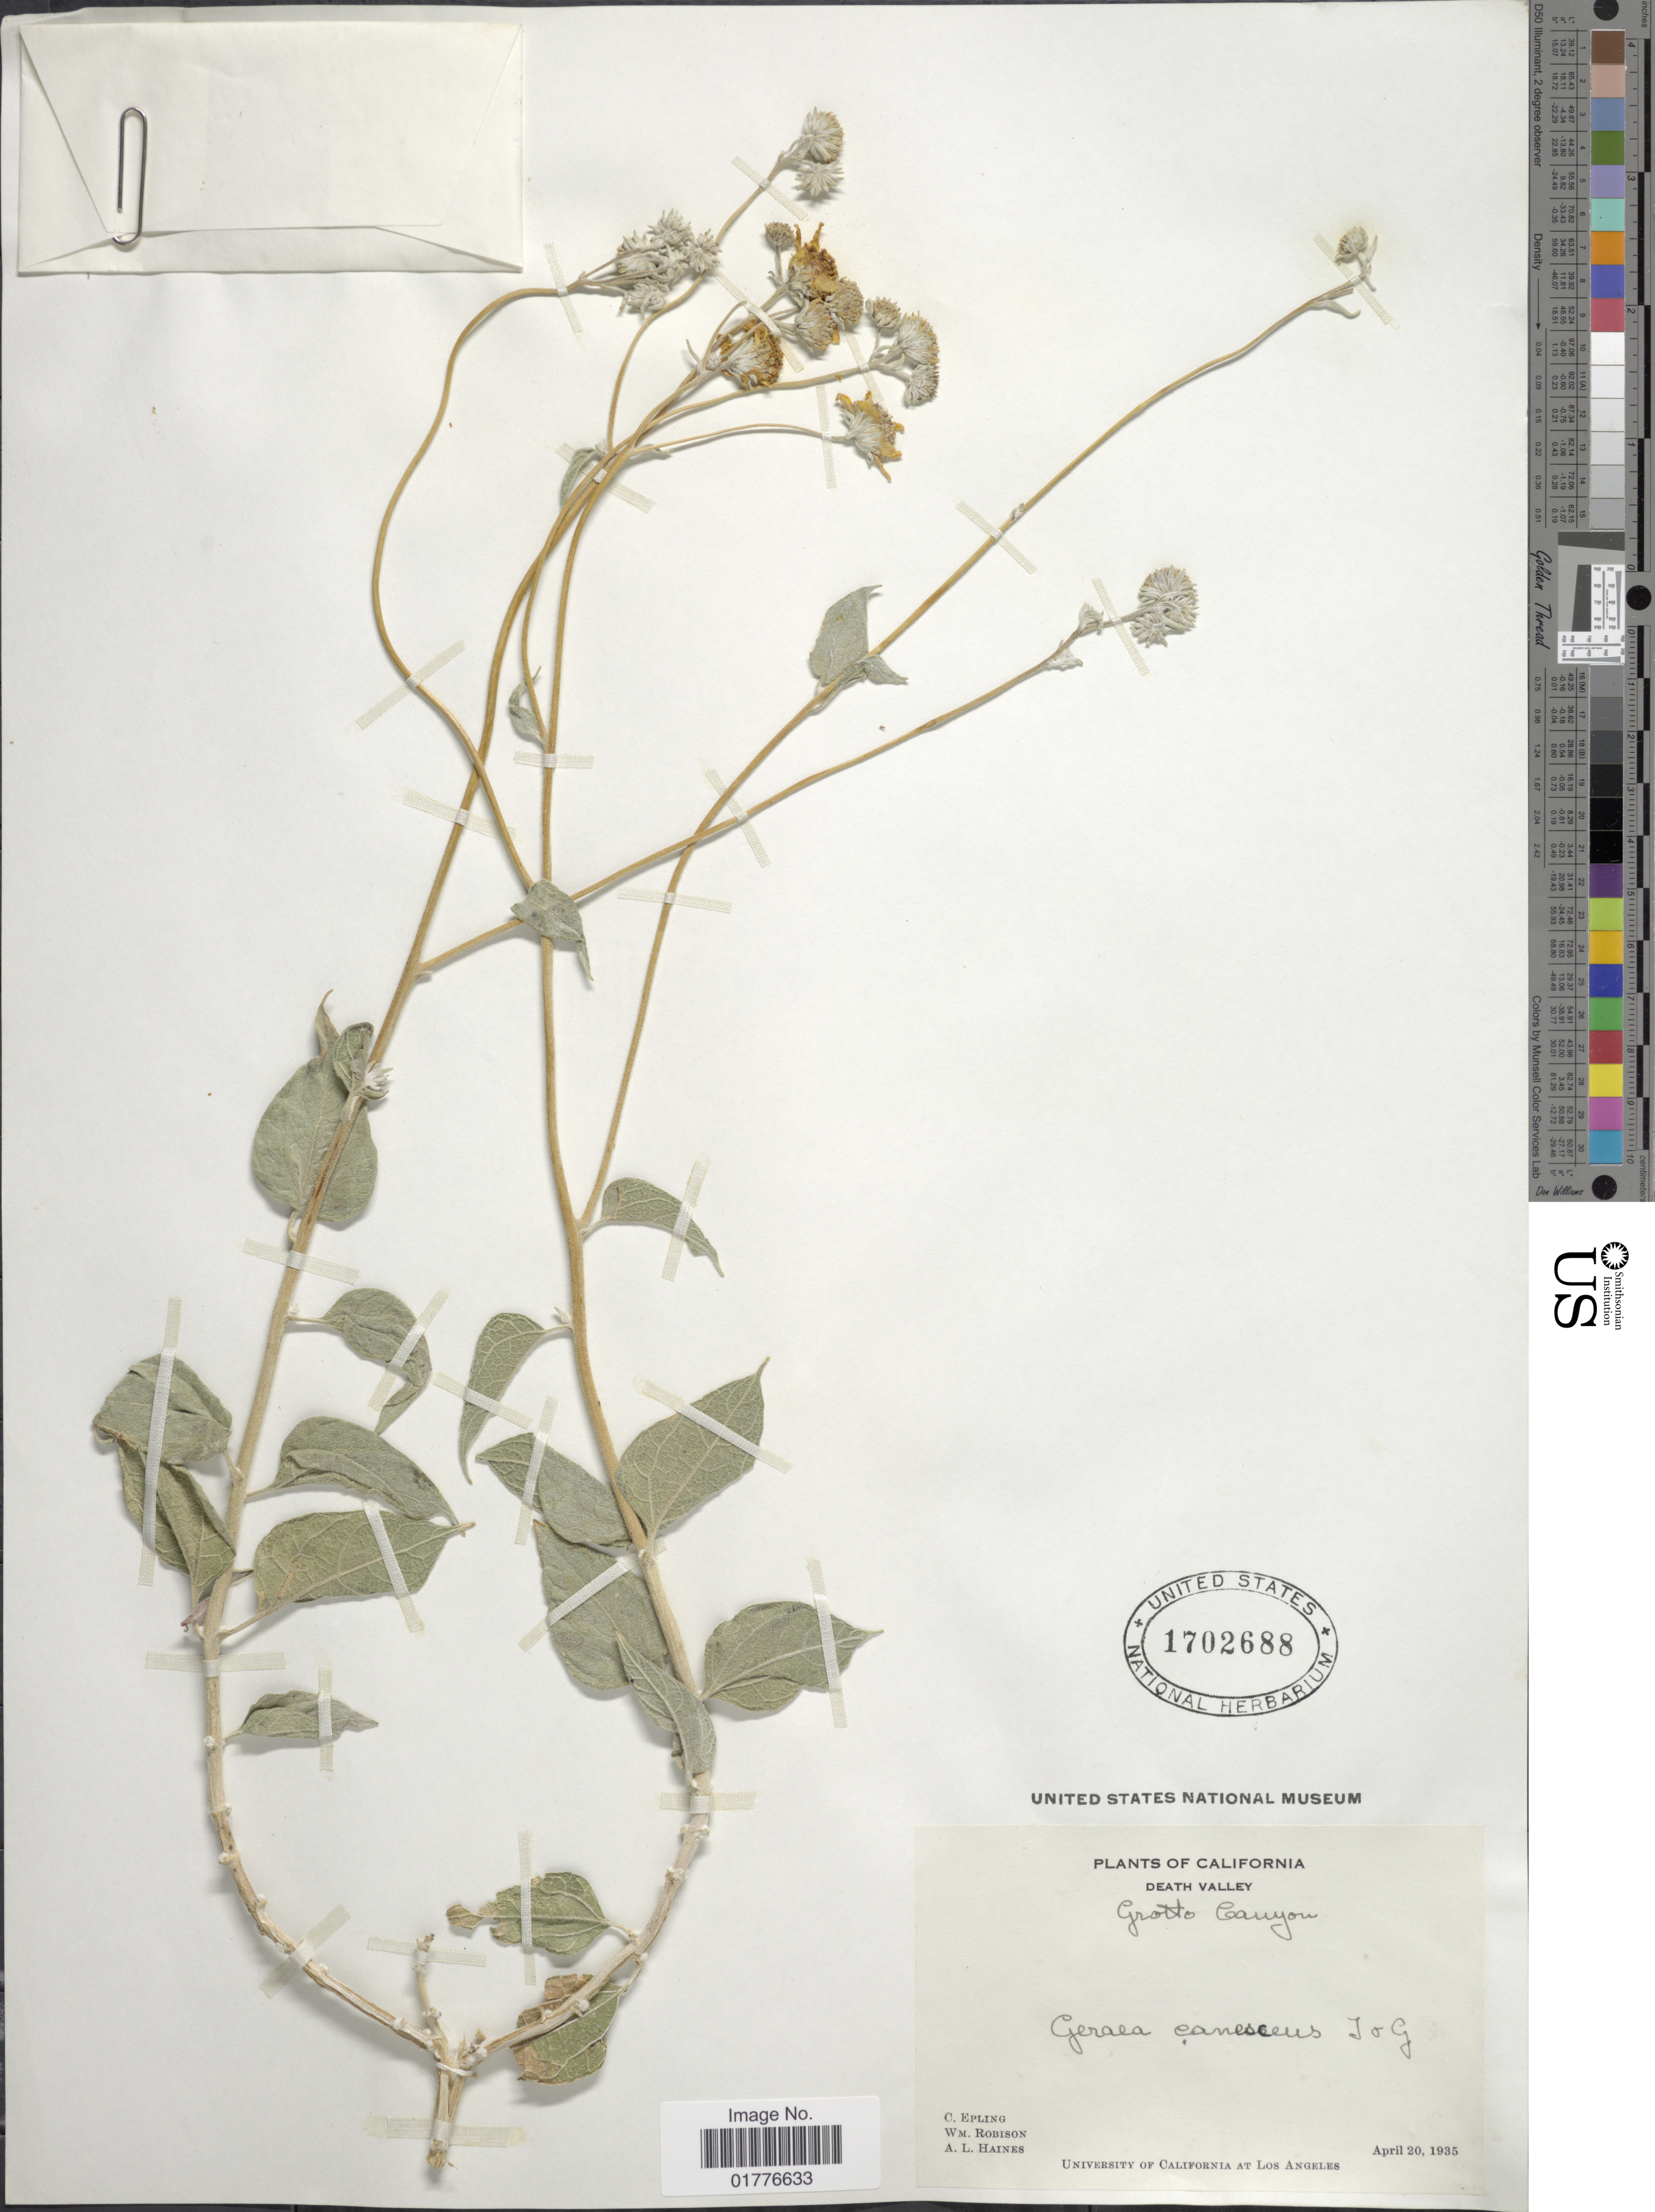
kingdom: Plantae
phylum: Tracheophyta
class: Magnoliopsida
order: Asterales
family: Asteraceae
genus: Geraea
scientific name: Geraea canescens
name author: Torr. & A. Gray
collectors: C. C. Epling, W. Robison & A. L. Haines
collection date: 1935-04-20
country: United States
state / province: California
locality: Death Valley. Grotto Canyon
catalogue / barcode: US 1702688